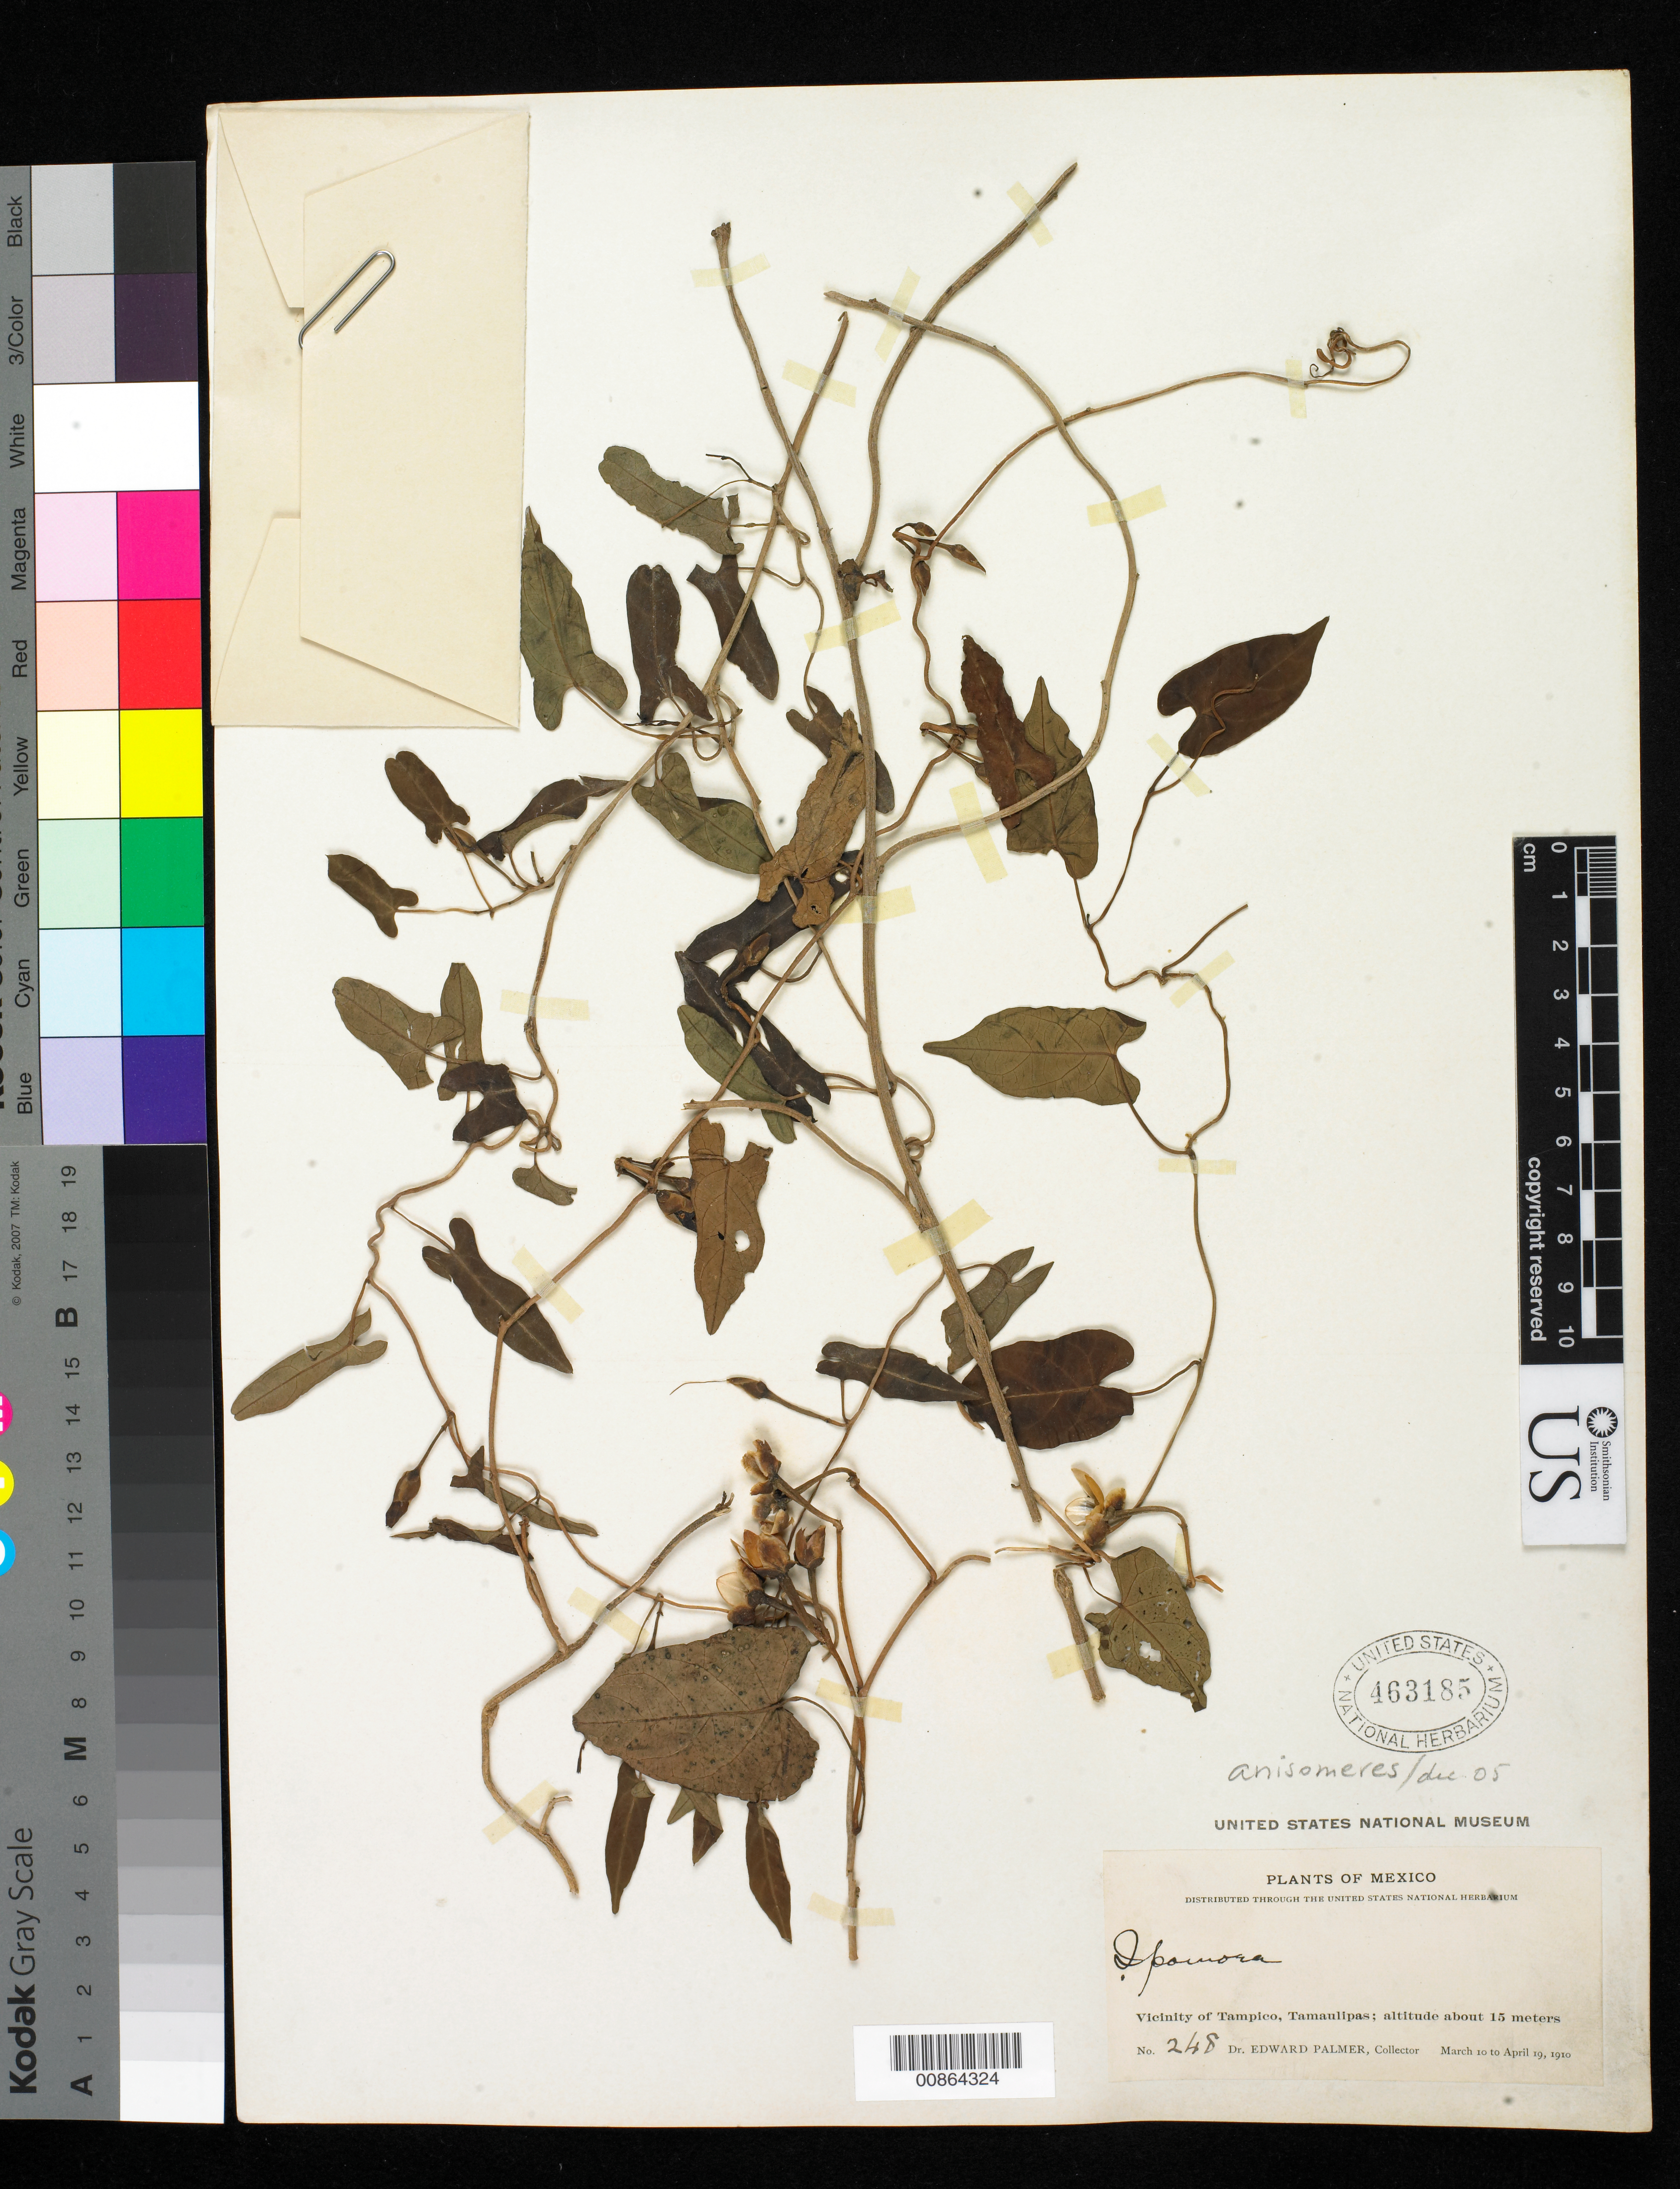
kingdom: Plantae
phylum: Tracheophyta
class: Magnoliopsida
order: Solanales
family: Convolvulaceae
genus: Ipomoea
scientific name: Ipomoea anisomeres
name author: B.L. Rob. & Bartlett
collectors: E. Palmer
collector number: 248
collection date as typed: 10 Mar 1910 to 19 Apr 1910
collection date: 1910-03-10/1910-04-19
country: Mexico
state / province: Tamaulipas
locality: Vicinity of Tampico, Tamaulipas.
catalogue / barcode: US 463185